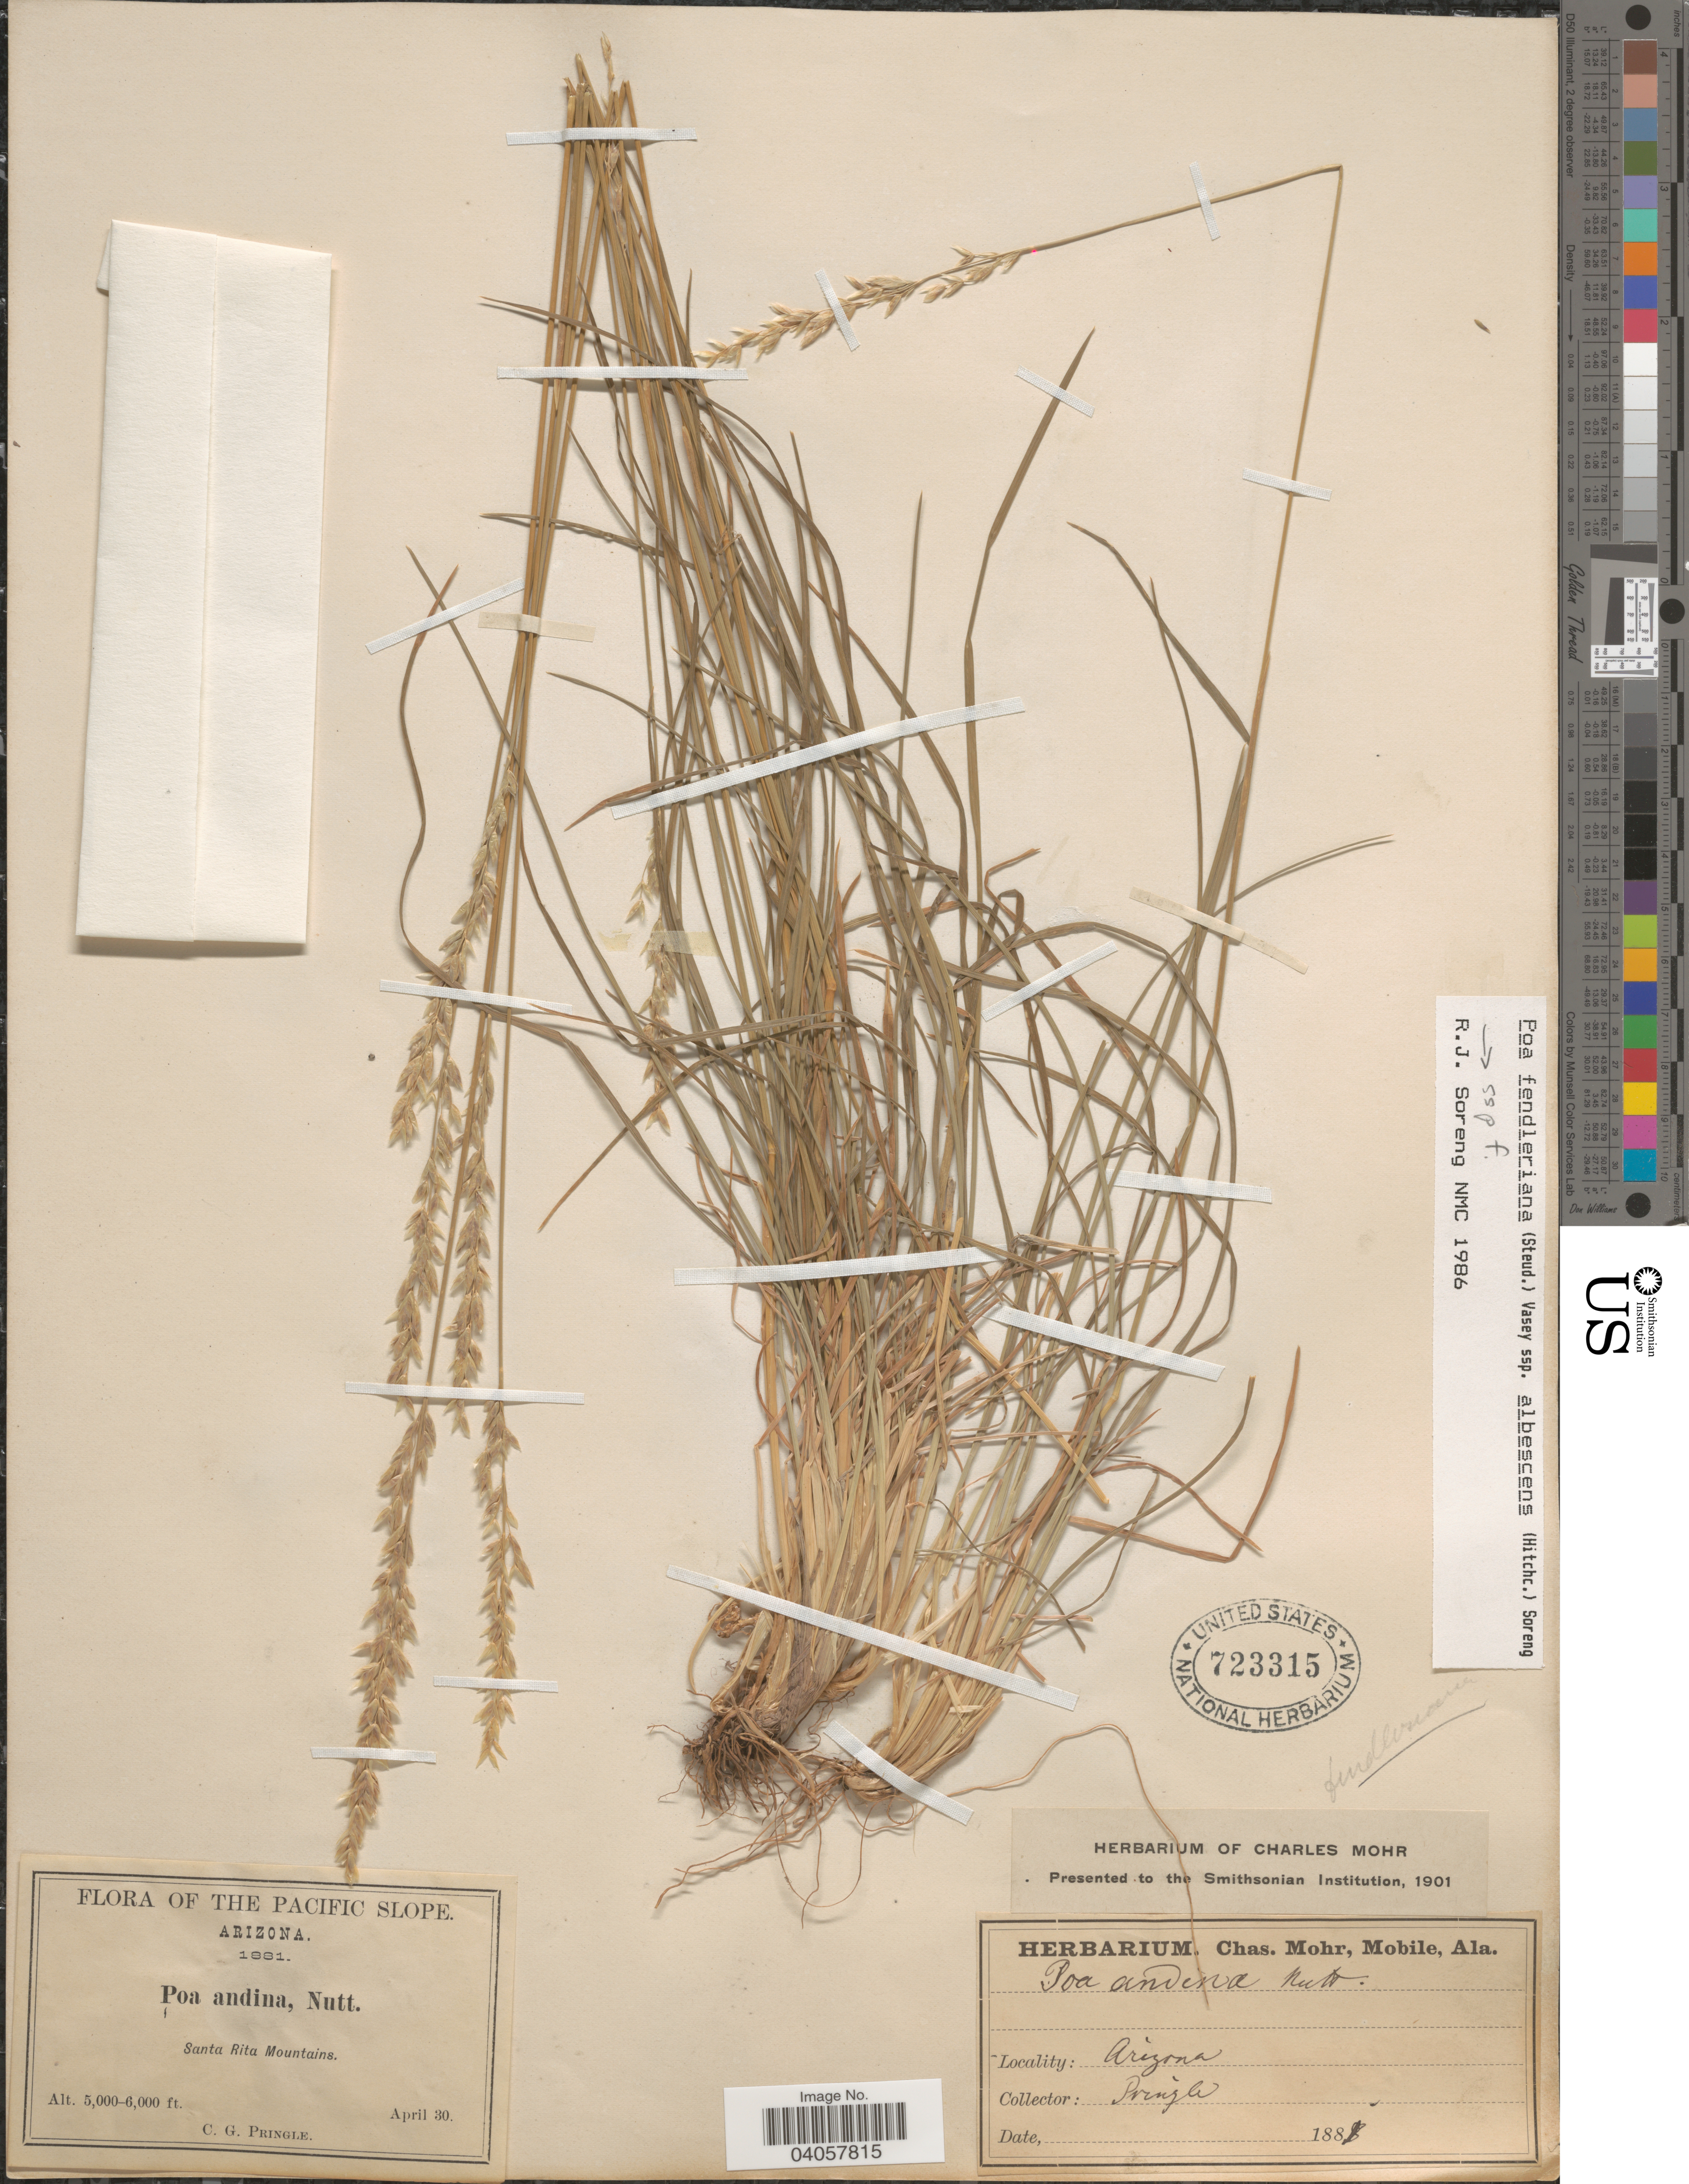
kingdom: Plantae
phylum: Tracheophyta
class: Liliopsida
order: Poales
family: Poaceae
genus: Poa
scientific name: Poa fendleriana subsp. albescens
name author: (Hitchc.) Soreng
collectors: C. G. Pringle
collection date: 1881-04-30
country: United States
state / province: Arizona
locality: The Pacific Slope. Santa Rita Mountains.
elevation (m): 1524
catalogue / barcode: US 723315